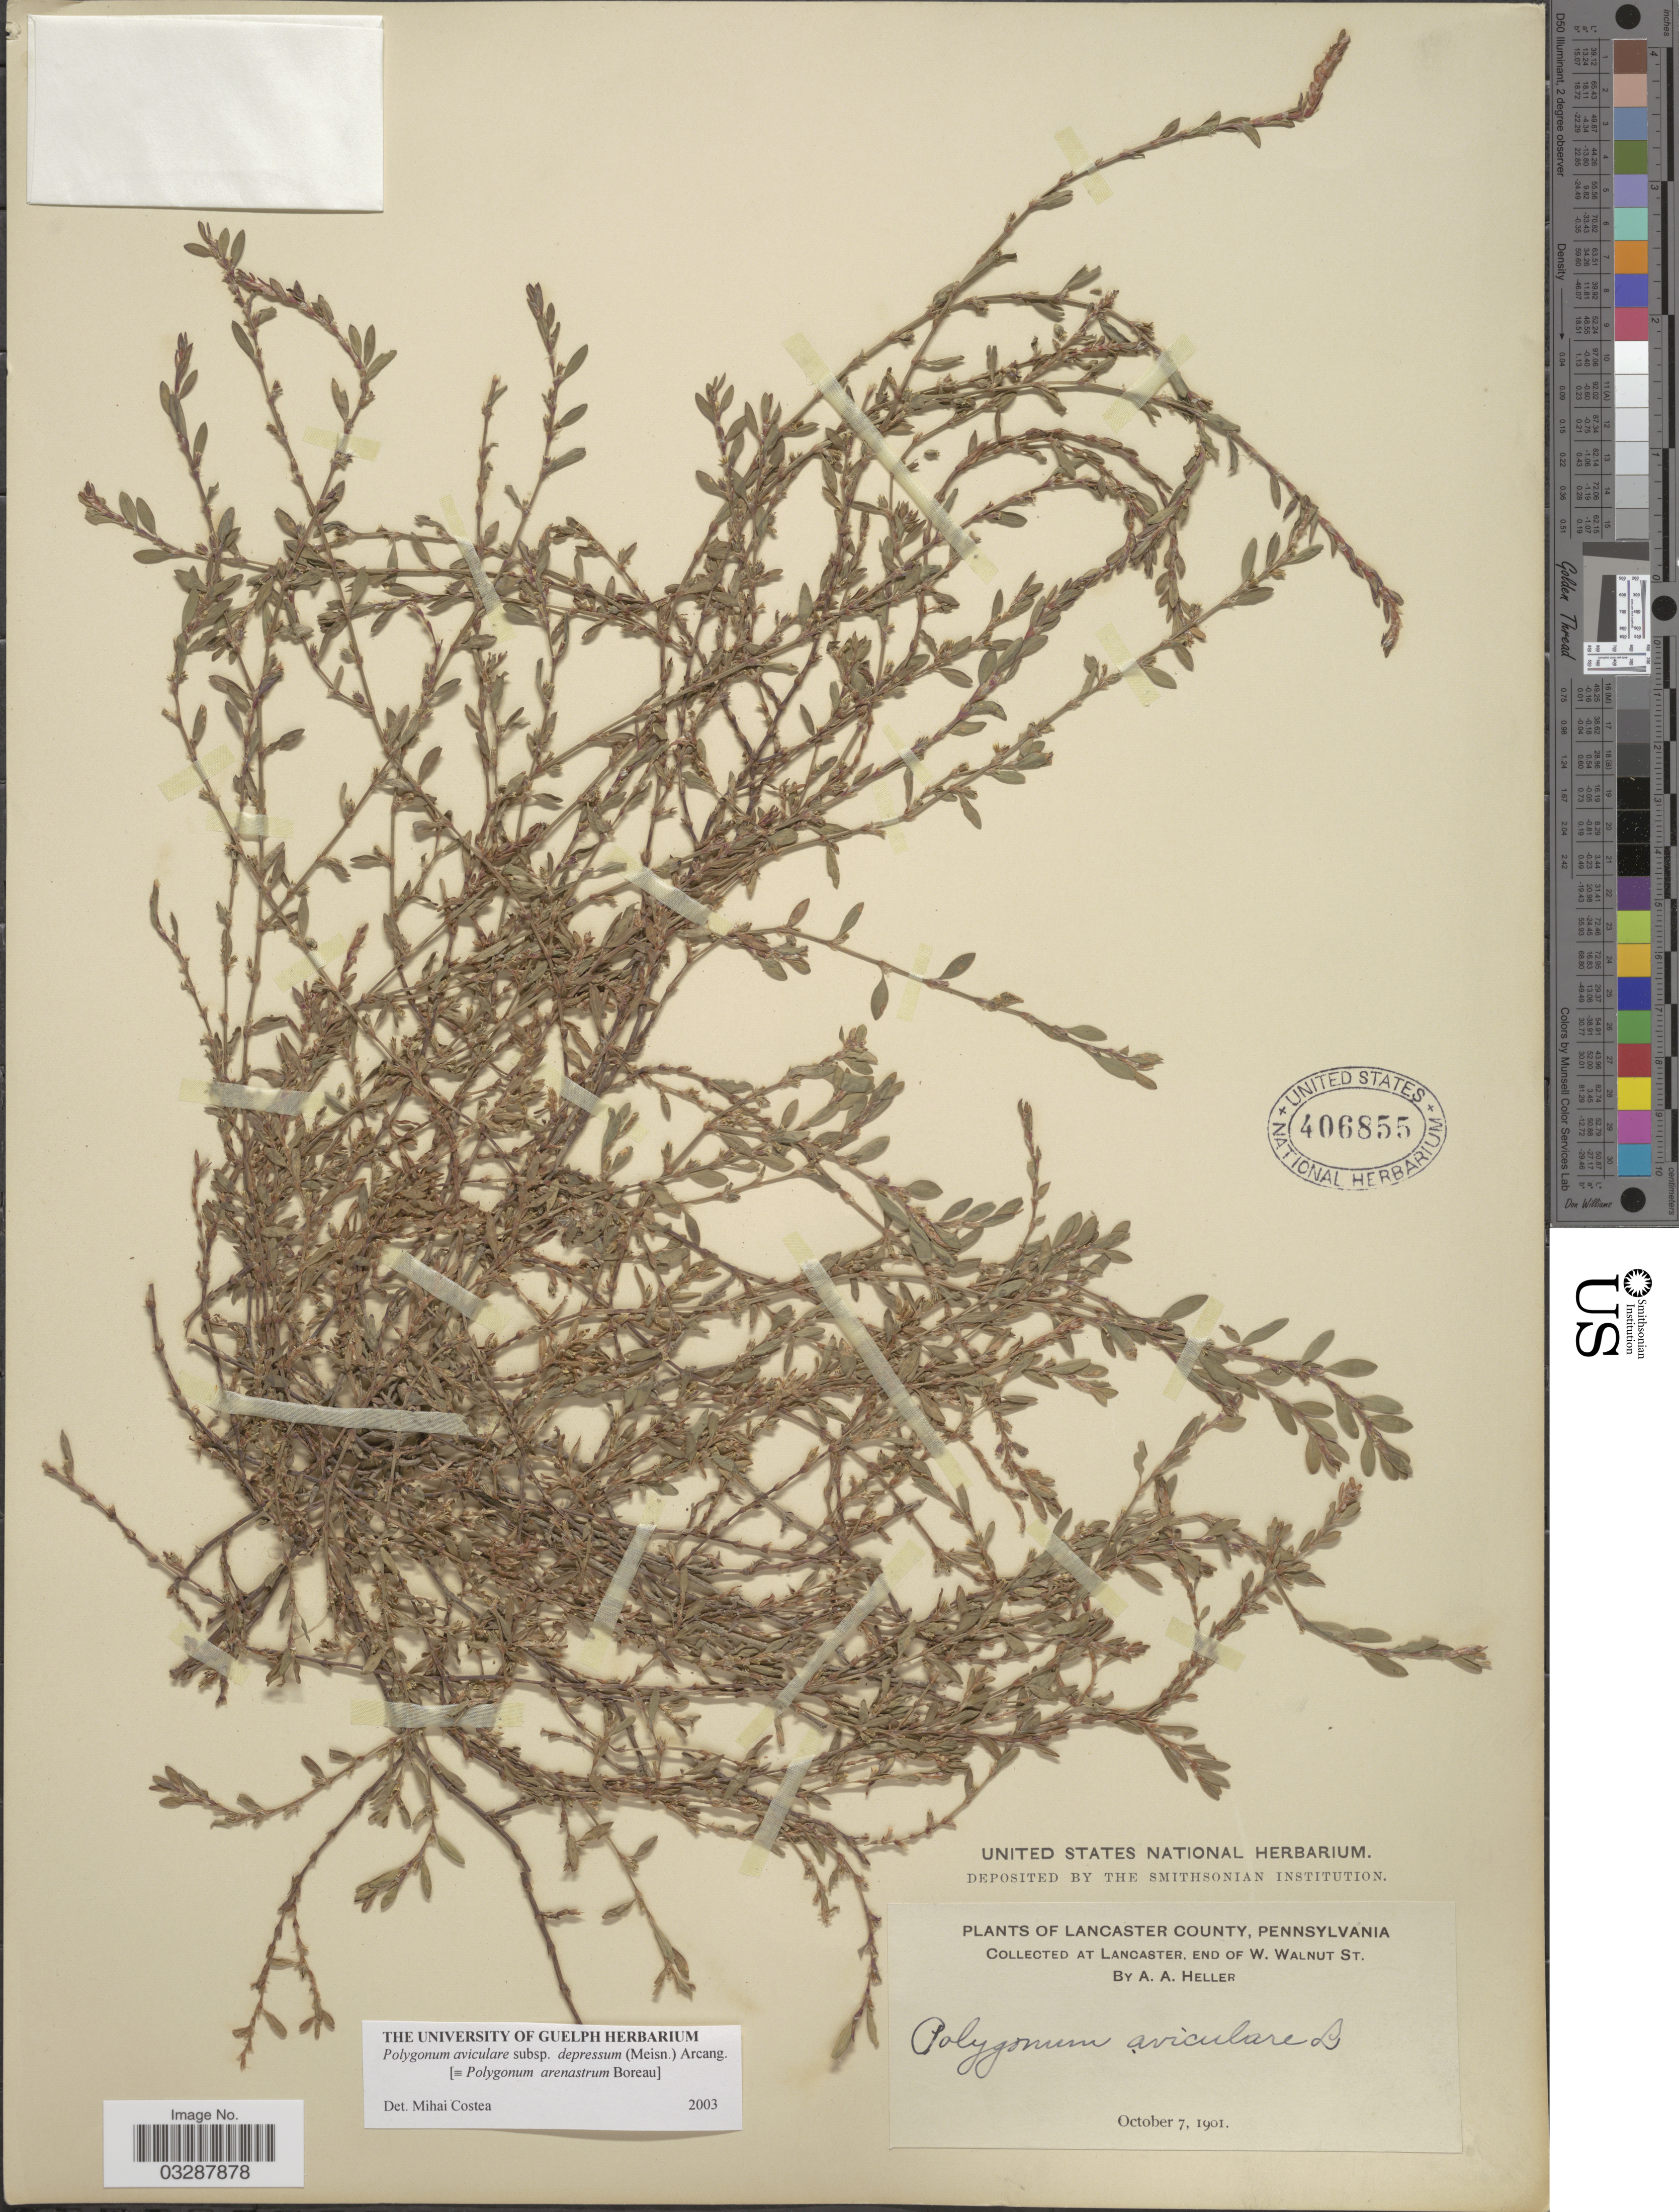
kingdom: Plantae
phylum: Tracheophyta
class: Magnoliopsida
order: Caryophyllales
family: Polygonaceae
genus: Polygonum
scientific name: Polygonum aviculare subsp. depressum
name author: (Meisn.) Arcang.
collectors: A. A. Heller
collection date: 1901-10-07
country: United States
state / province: Pennsylvania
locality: Lancaster County, Lancaster, end of W. Walnut St.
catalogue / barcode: US 406855